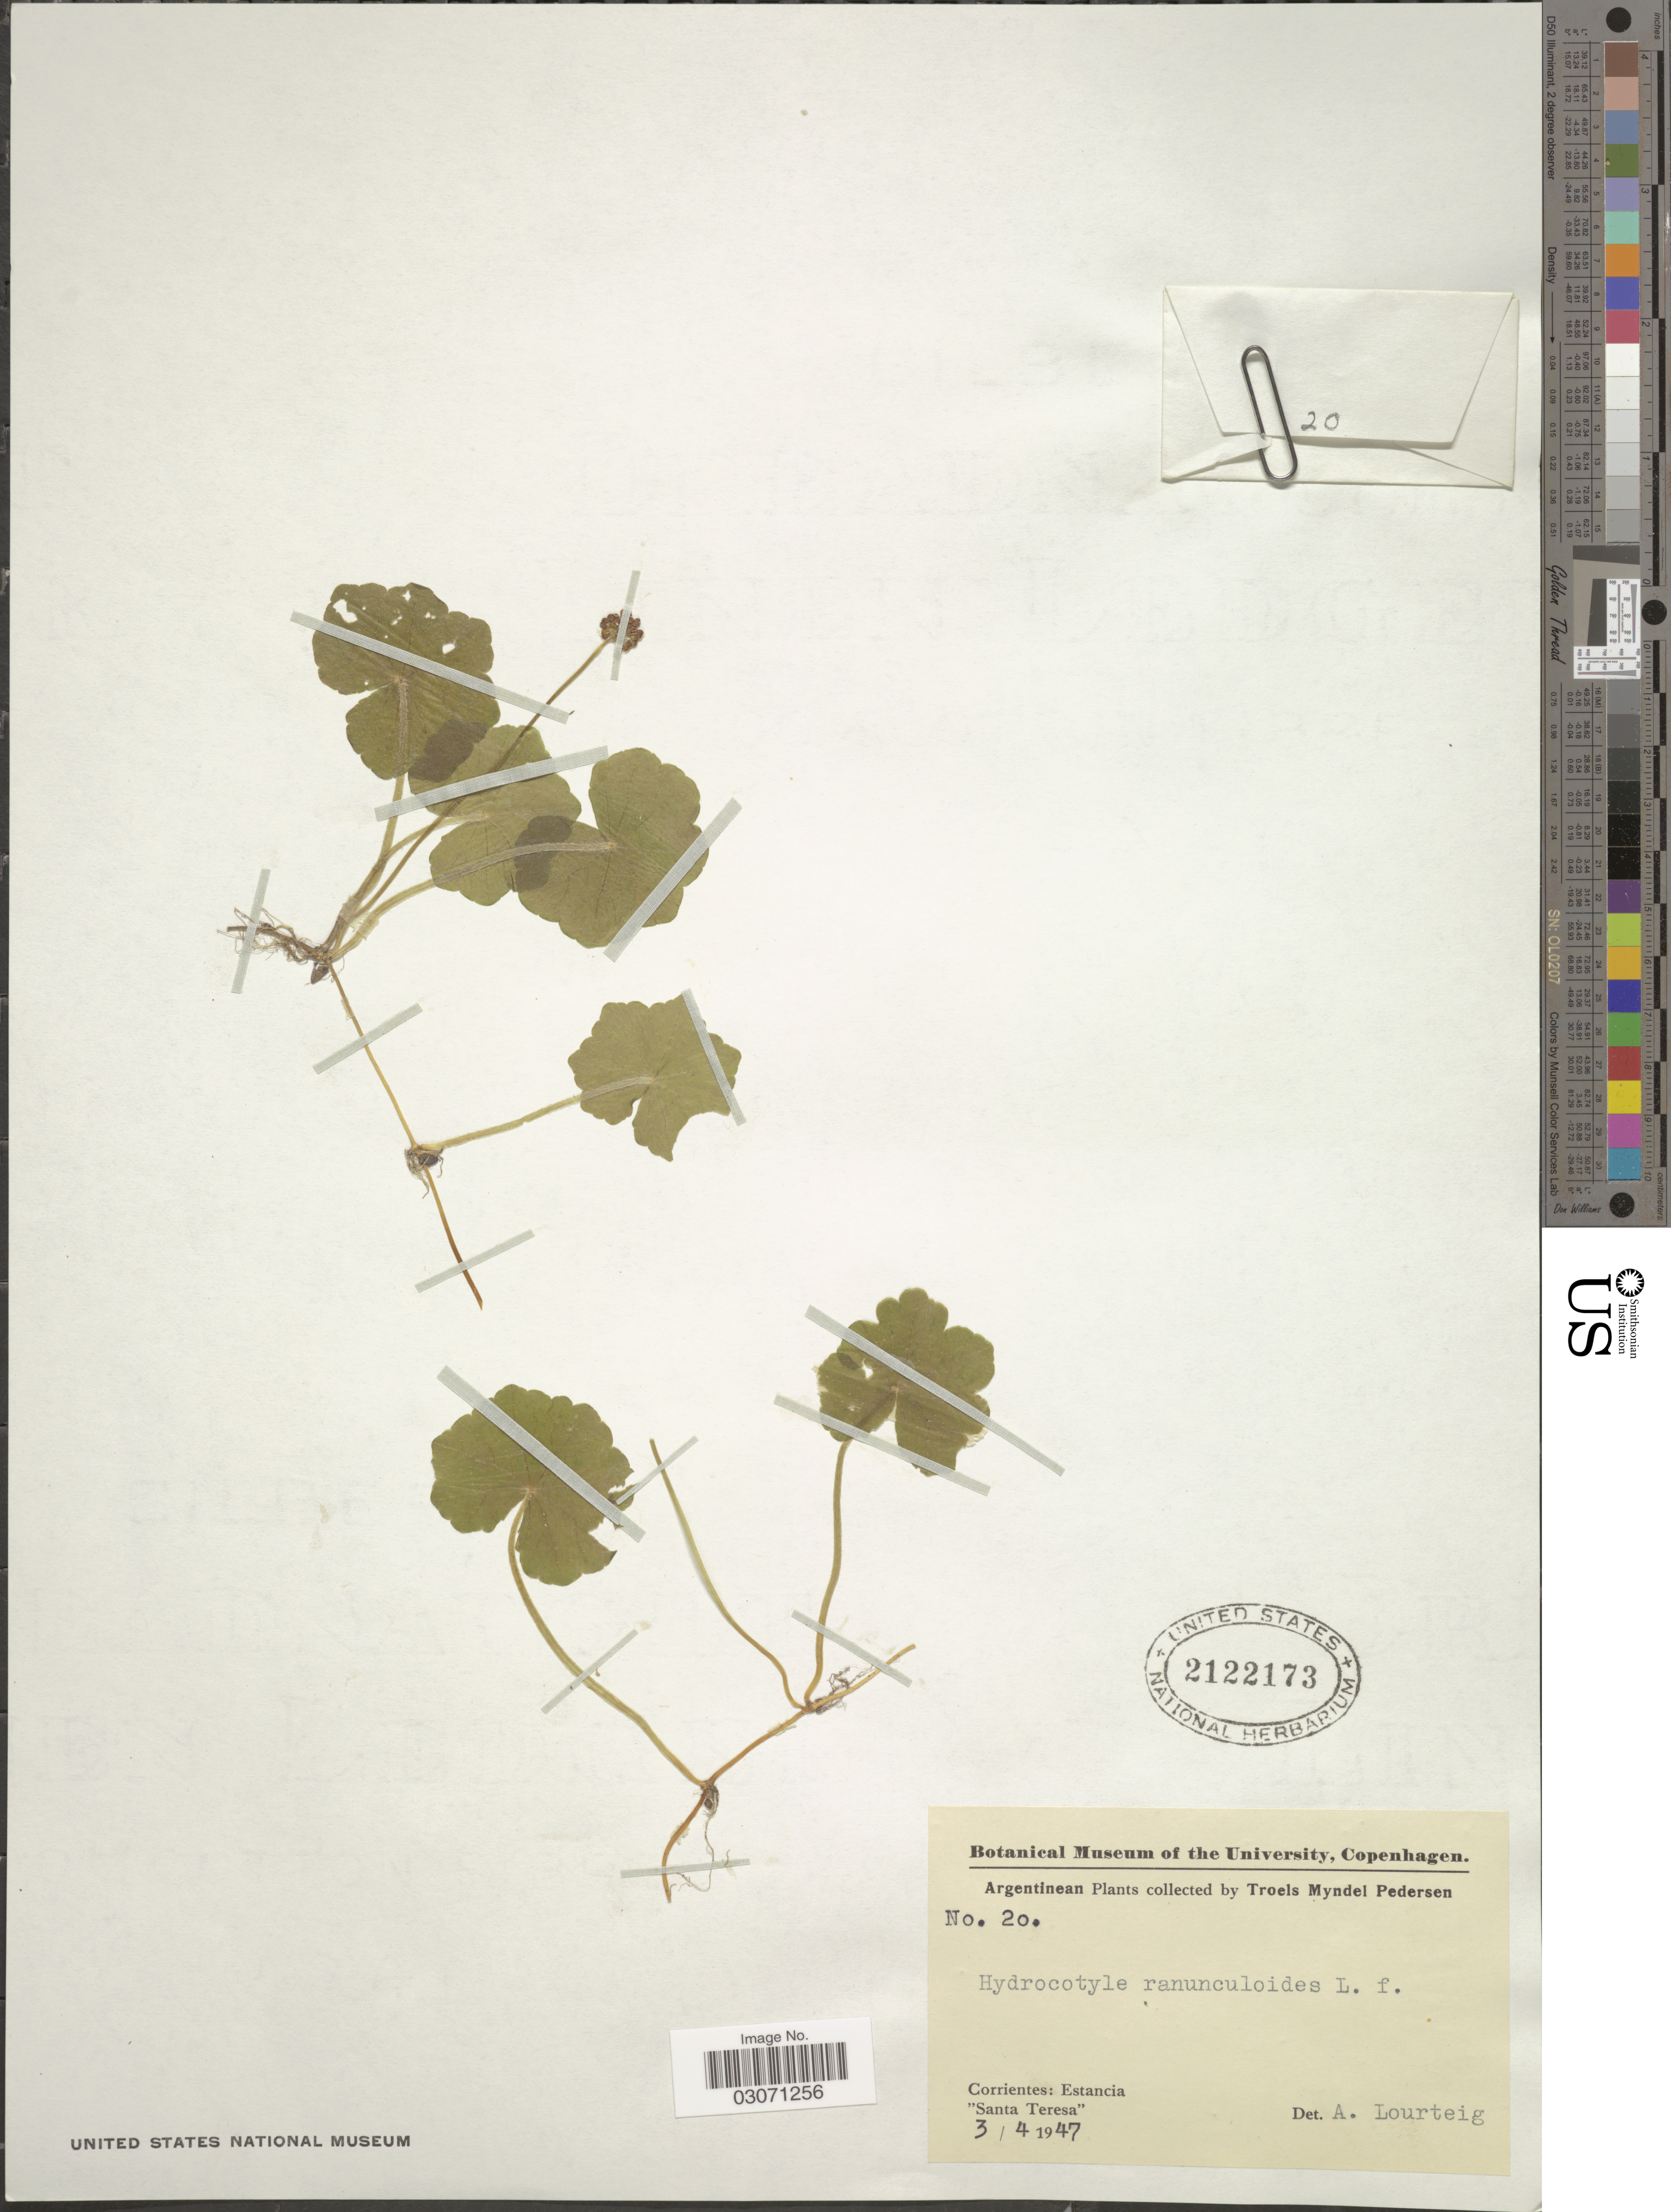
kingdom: Plantae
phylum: Tracheophyta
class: Magnoliopsida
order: Apiales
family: Araliaceae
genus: Hydrocotyle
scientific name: Hydrocotyle sp.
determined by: Mendoza, M.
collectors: T. Pederson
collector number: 20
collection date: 1947-04-03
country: Argentina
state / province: Corrientes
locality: Estancia "Santa Teresa".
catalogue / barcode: US 2122173